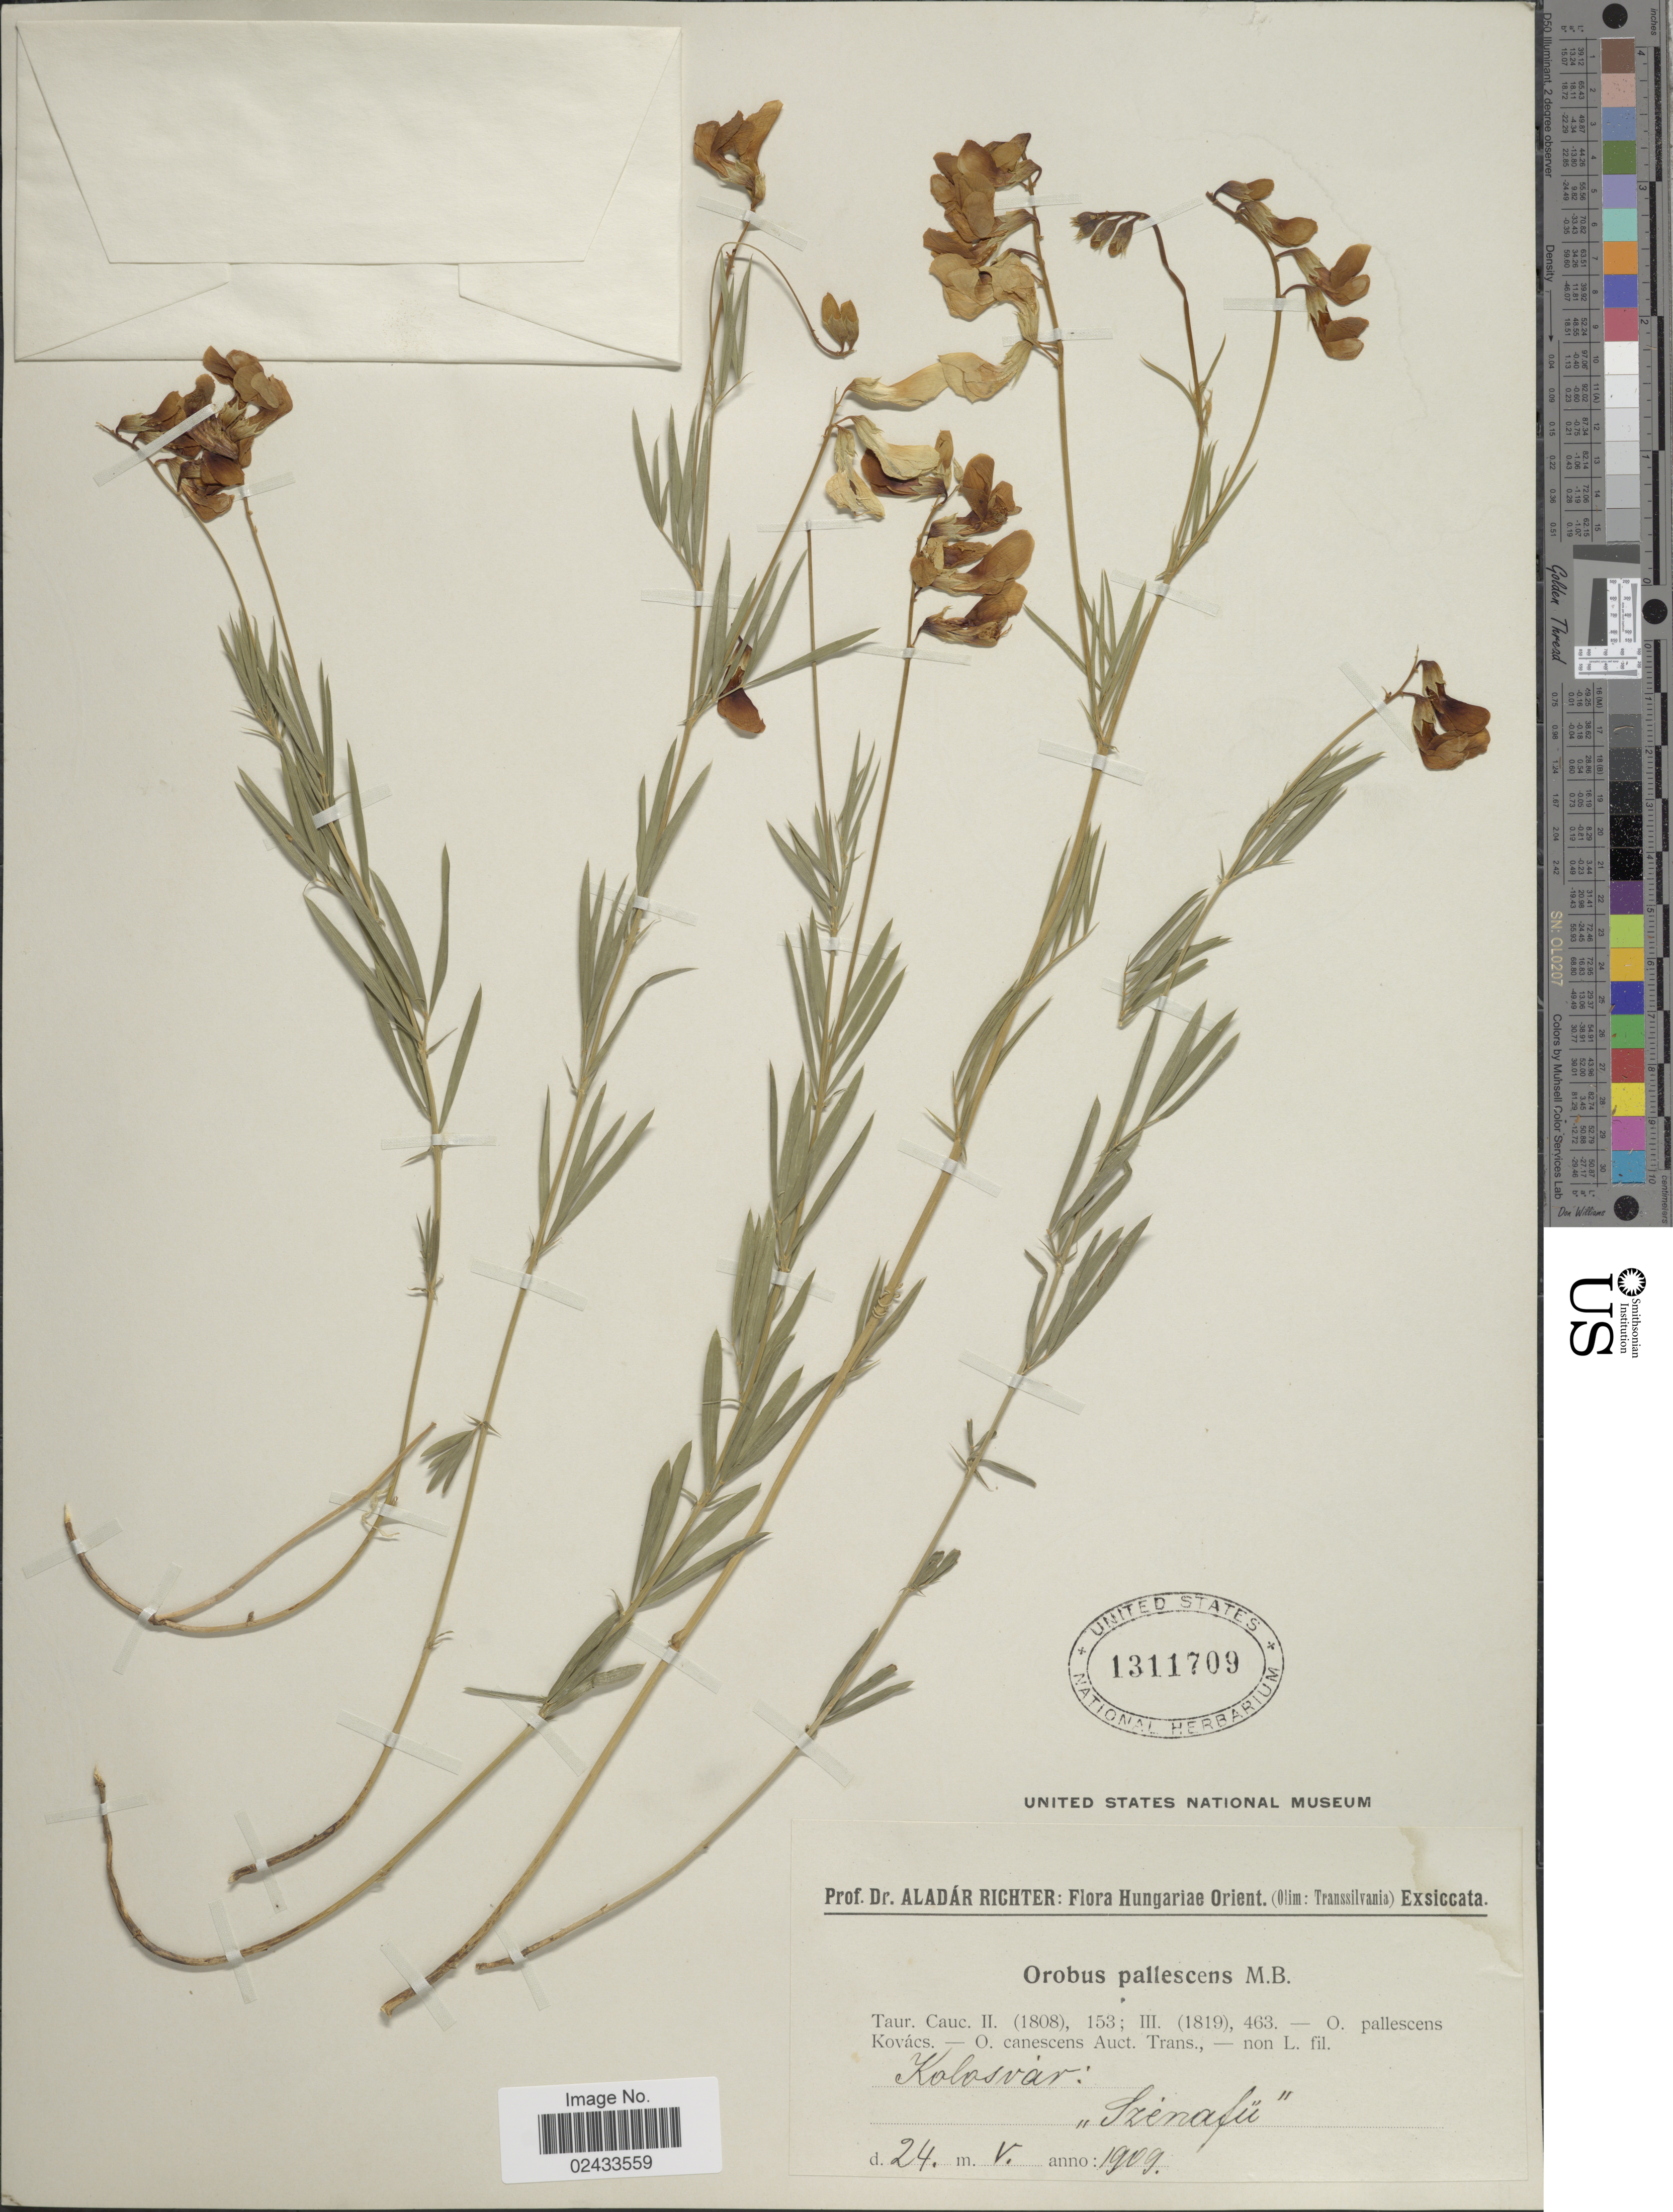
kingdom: Plantae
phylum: Tracheophyta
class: Magnoliopsida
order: Fabales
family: Fabaceae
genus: Lathyrus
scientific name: Lathyrus pallescens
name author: (M. Bieb.) K. Koch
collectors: A. Richter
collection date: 1909-05-24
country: Romania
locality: Hungariae Orient ( Olim: Transsilvania). Kolosvar Szenafu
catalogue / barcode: US 1311709